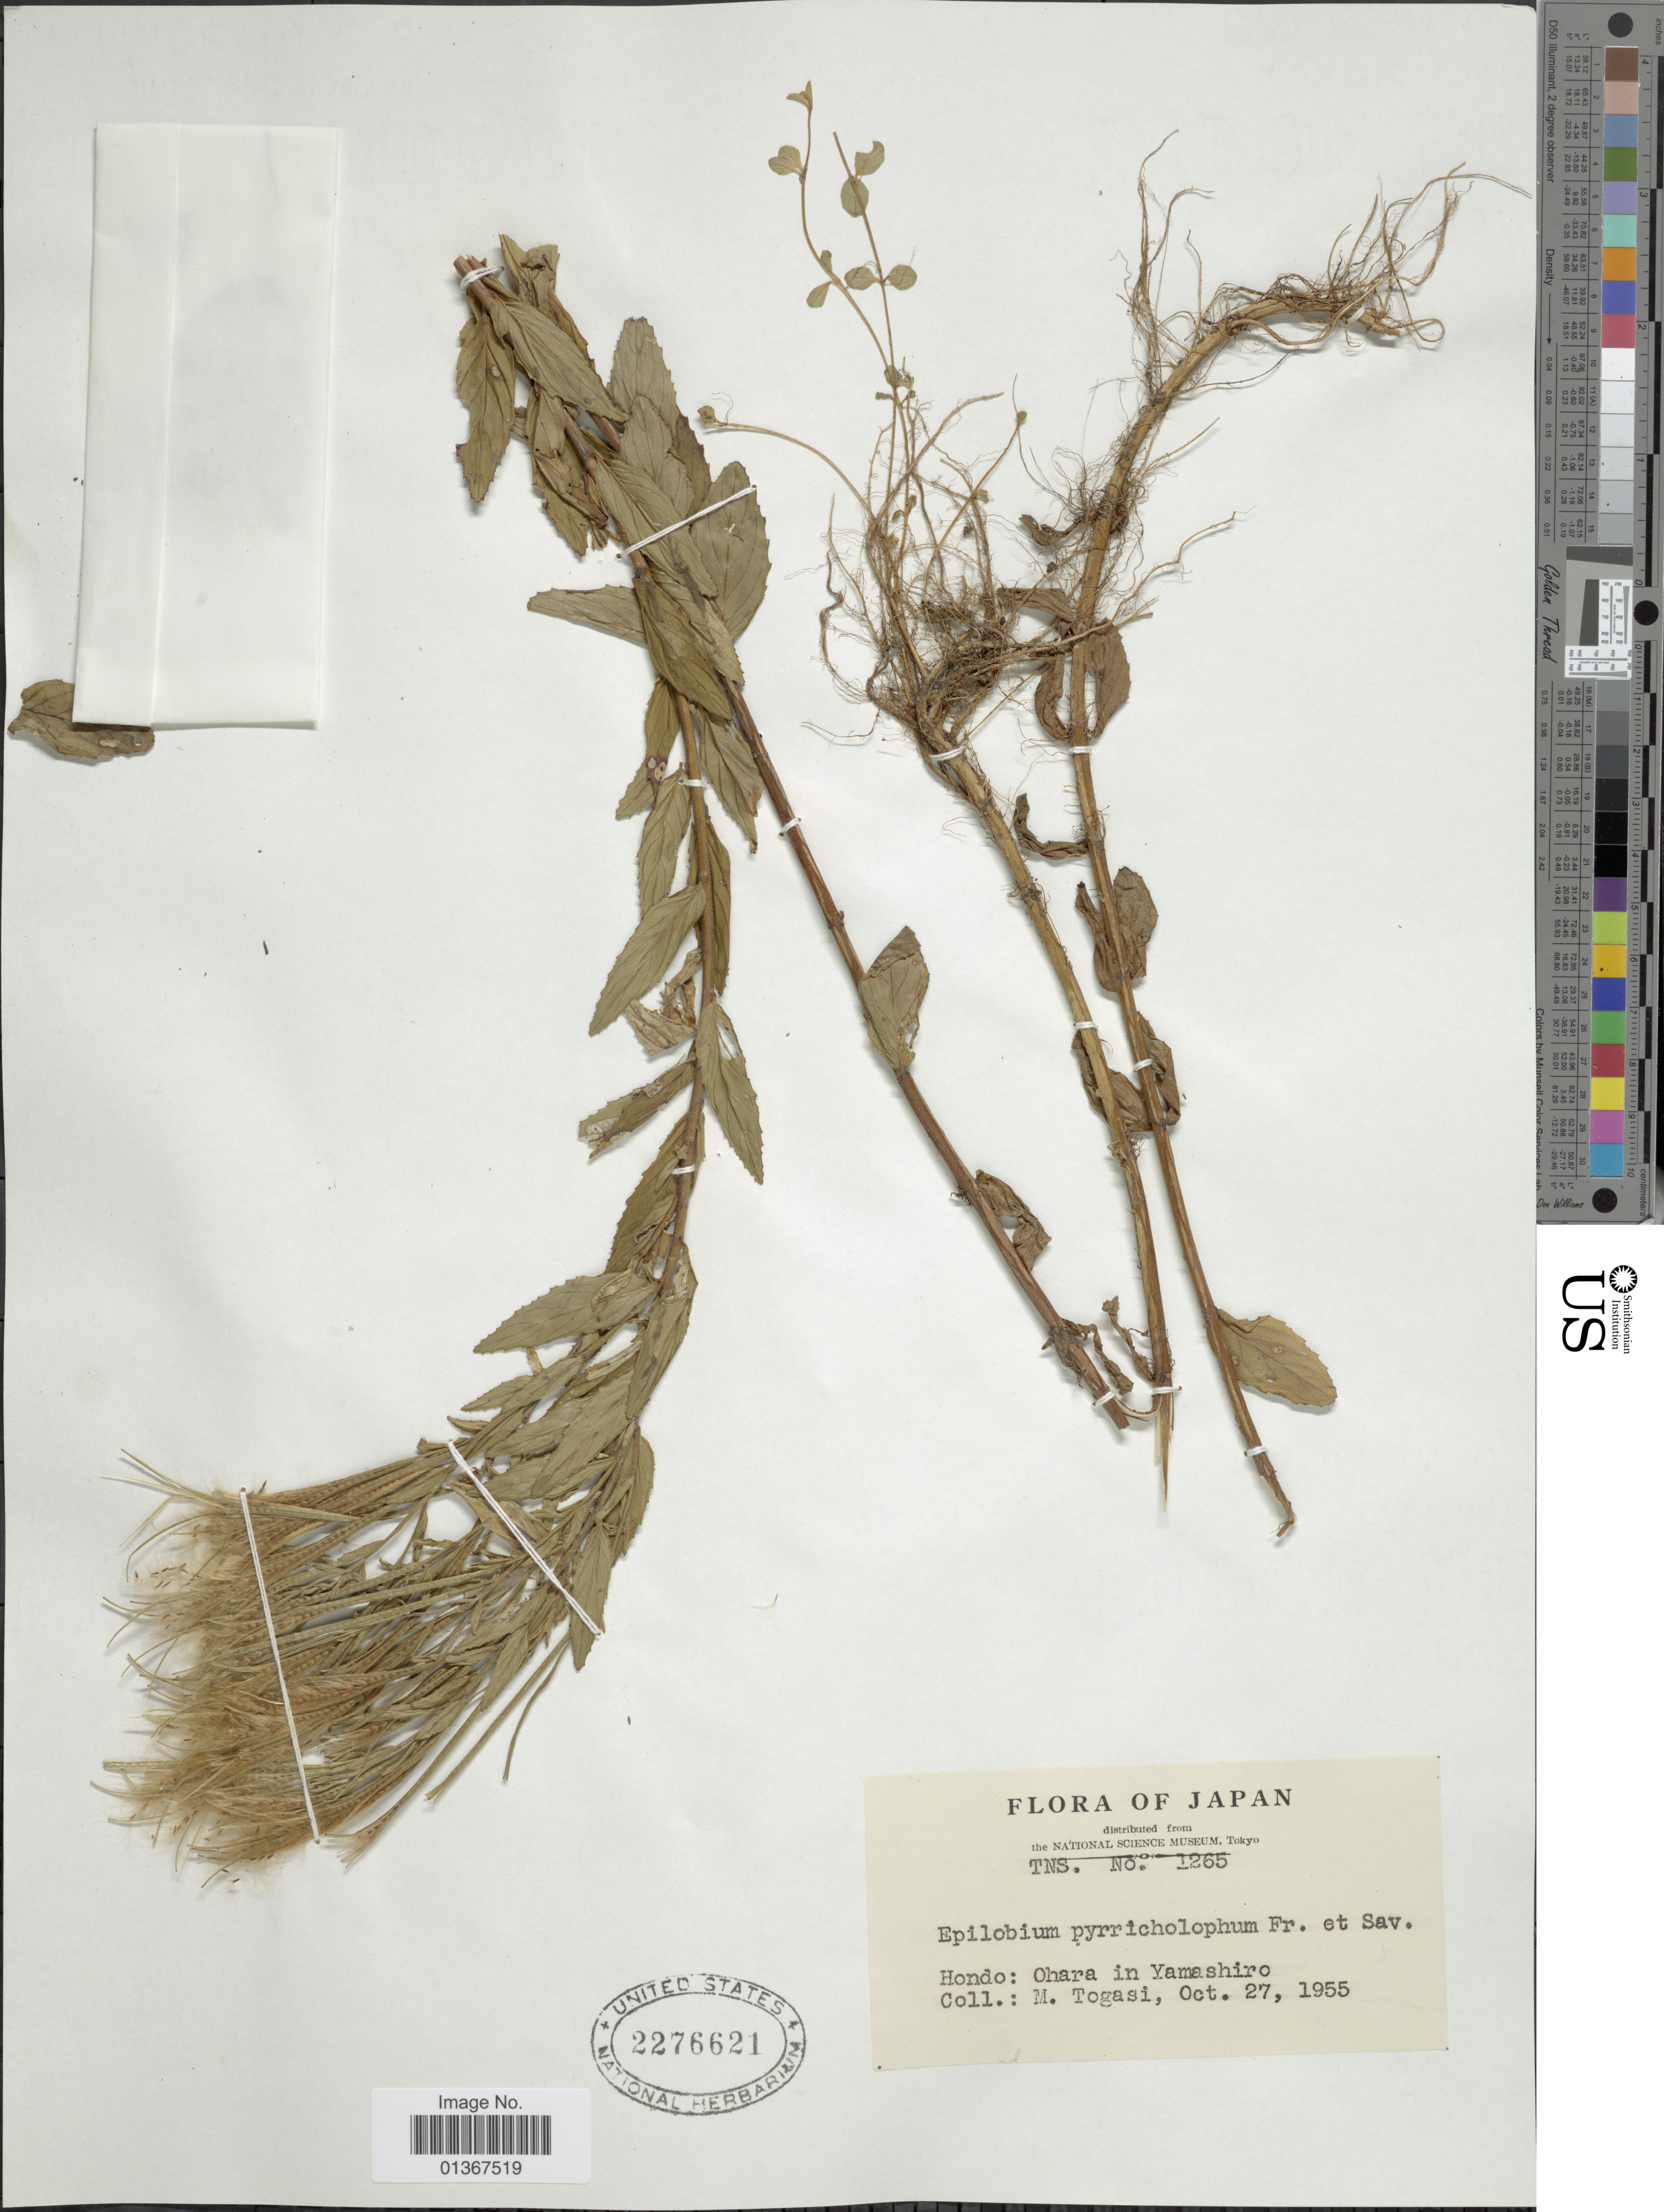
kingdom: Plantae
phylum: Tracheophyta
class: Magnoliopsida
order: Myrtales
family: Onagraceae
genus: Epilobium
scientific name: Epilobium pyrricholophum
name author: Franch. & Sav.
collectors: M. Togasi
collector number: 1265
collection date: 1955-10-27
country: Japan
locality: Hondo: Ohara in Yamashiro.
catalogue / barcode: US 2276621